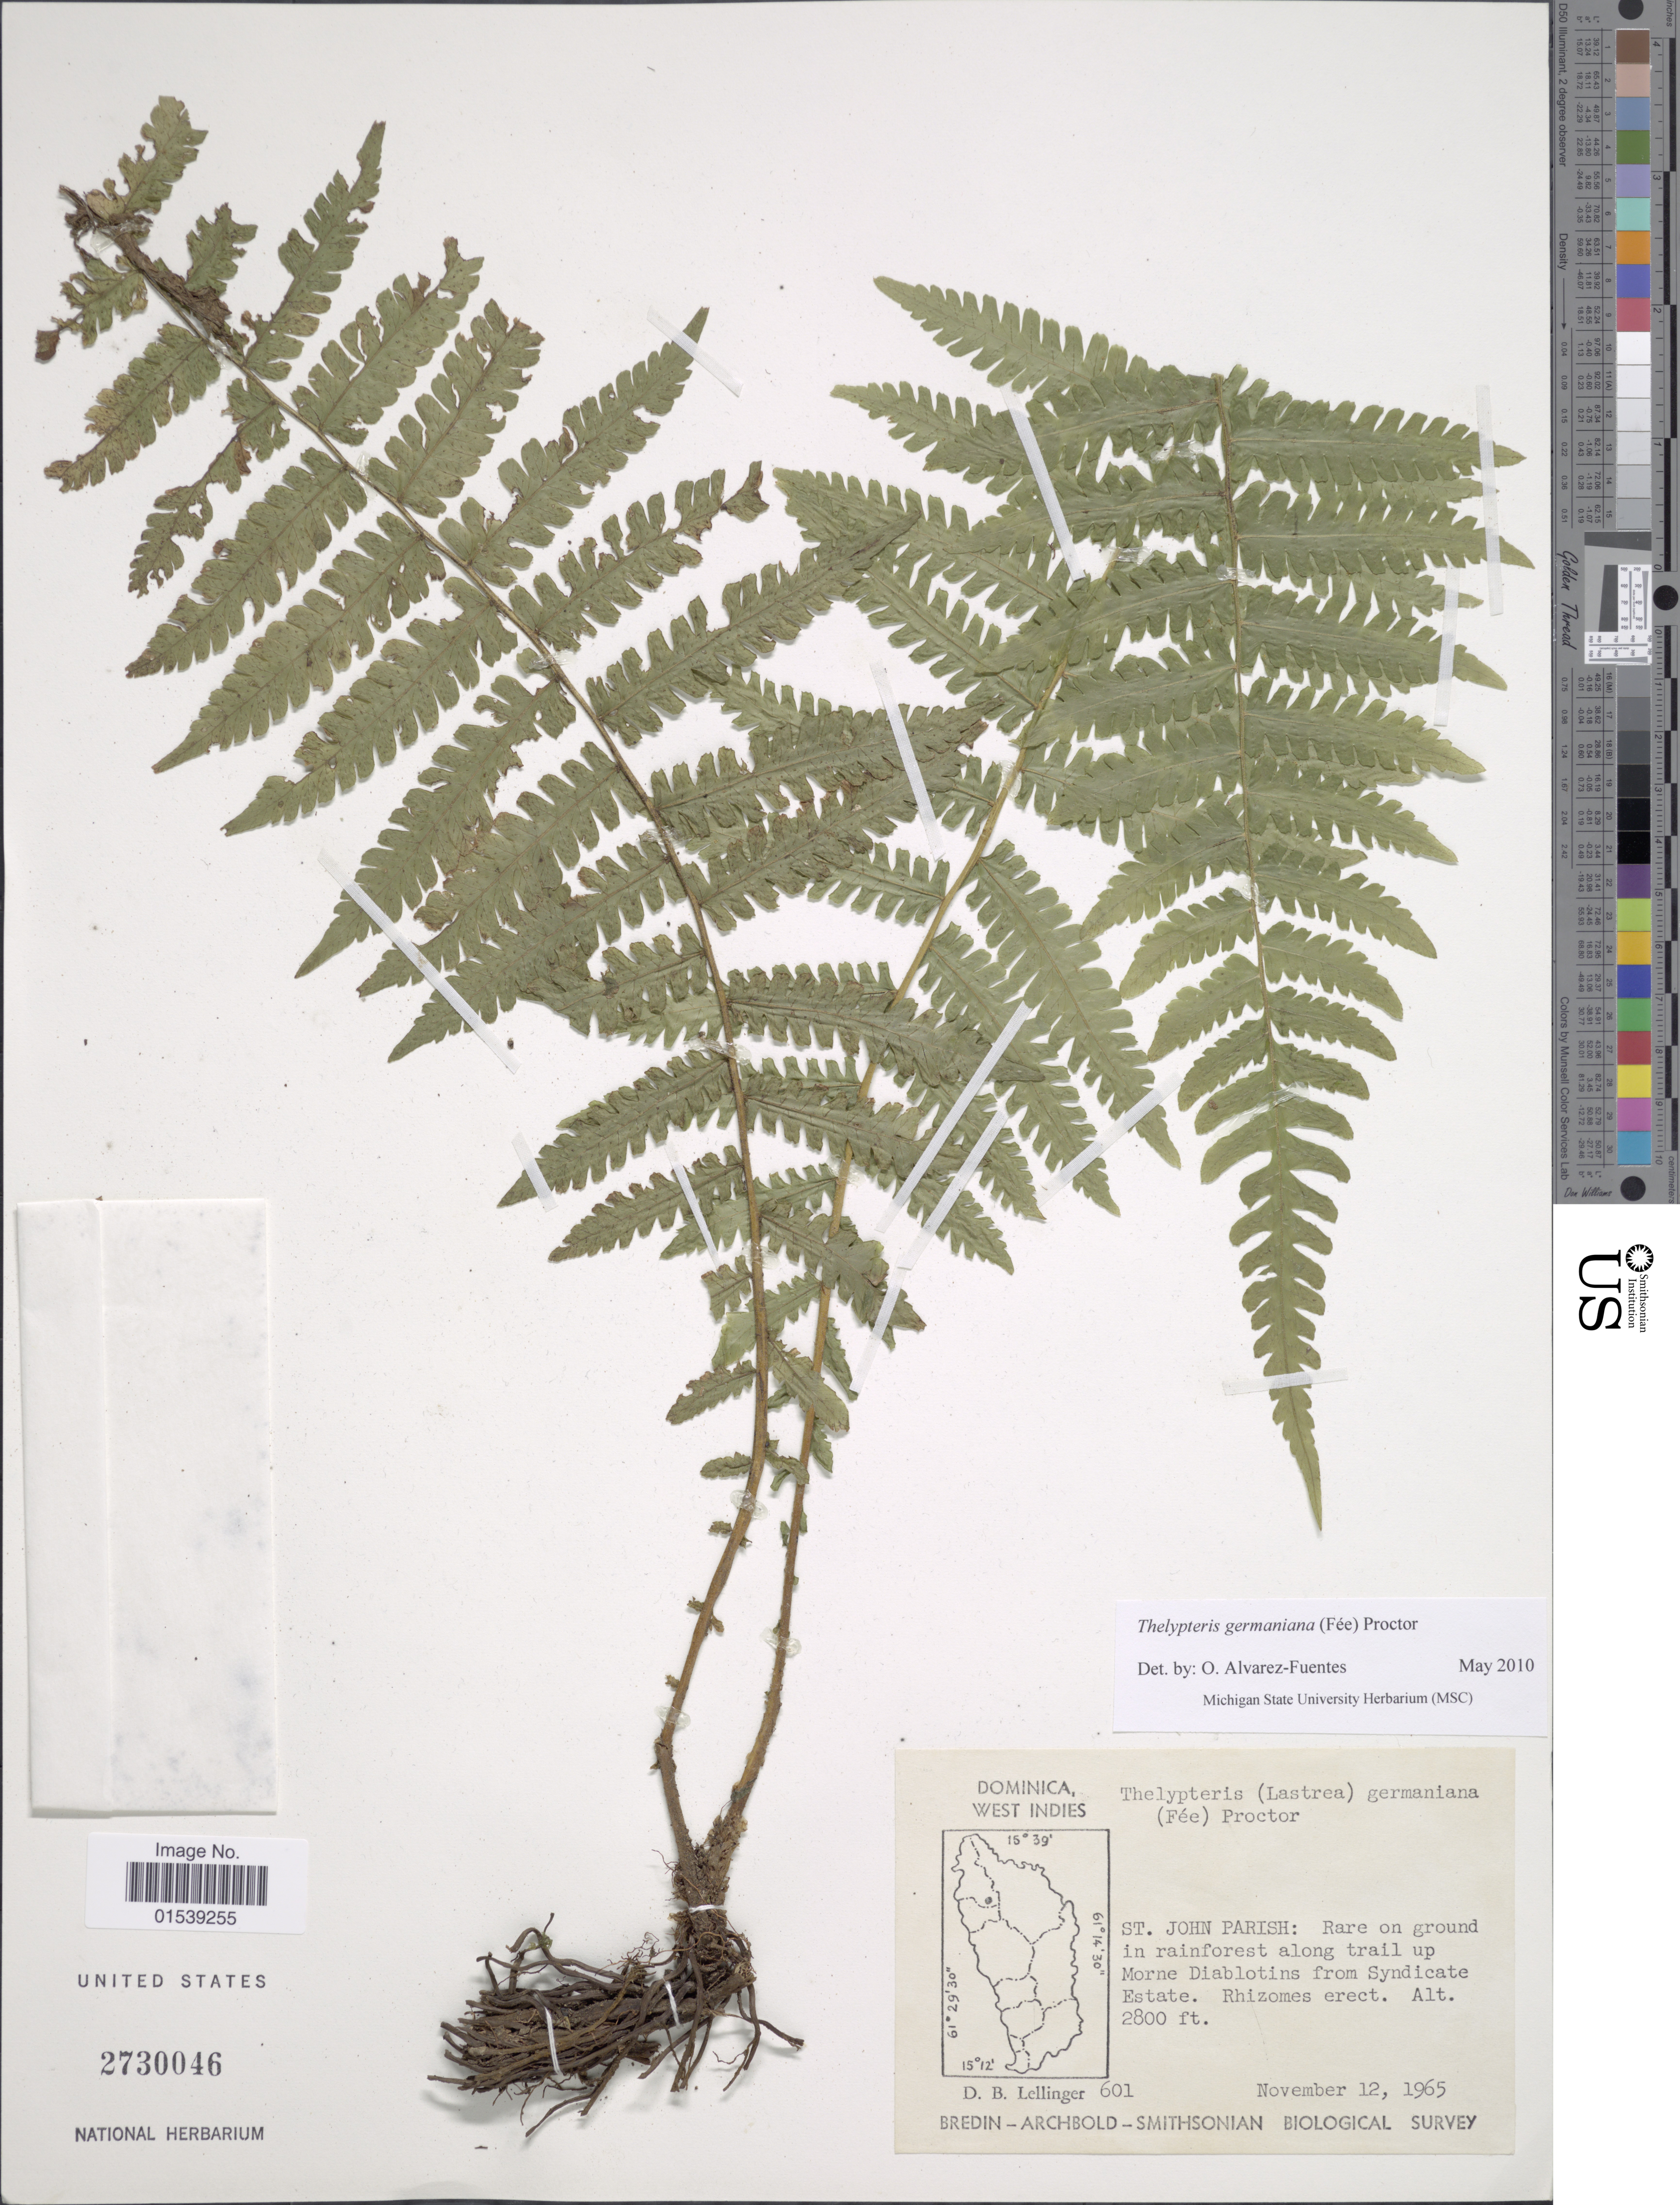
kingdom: Plantae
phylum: Tracheophyta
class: Polypodiopsida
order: Polypodiales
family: Thelypteridaceae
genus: Amauropelta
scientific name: Amauropelta germaniana (Fée) comb. nov., ined. 2015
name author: (Fée)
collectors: D. B. Lellinger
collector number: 601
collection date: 1965-11-12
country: Dominica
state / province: St. John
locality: West Indies, St John Parish: rare on ground in rainforest along trail up Morne Diablotins from Syndicate Estate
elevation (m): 853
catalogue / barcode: US 2730046